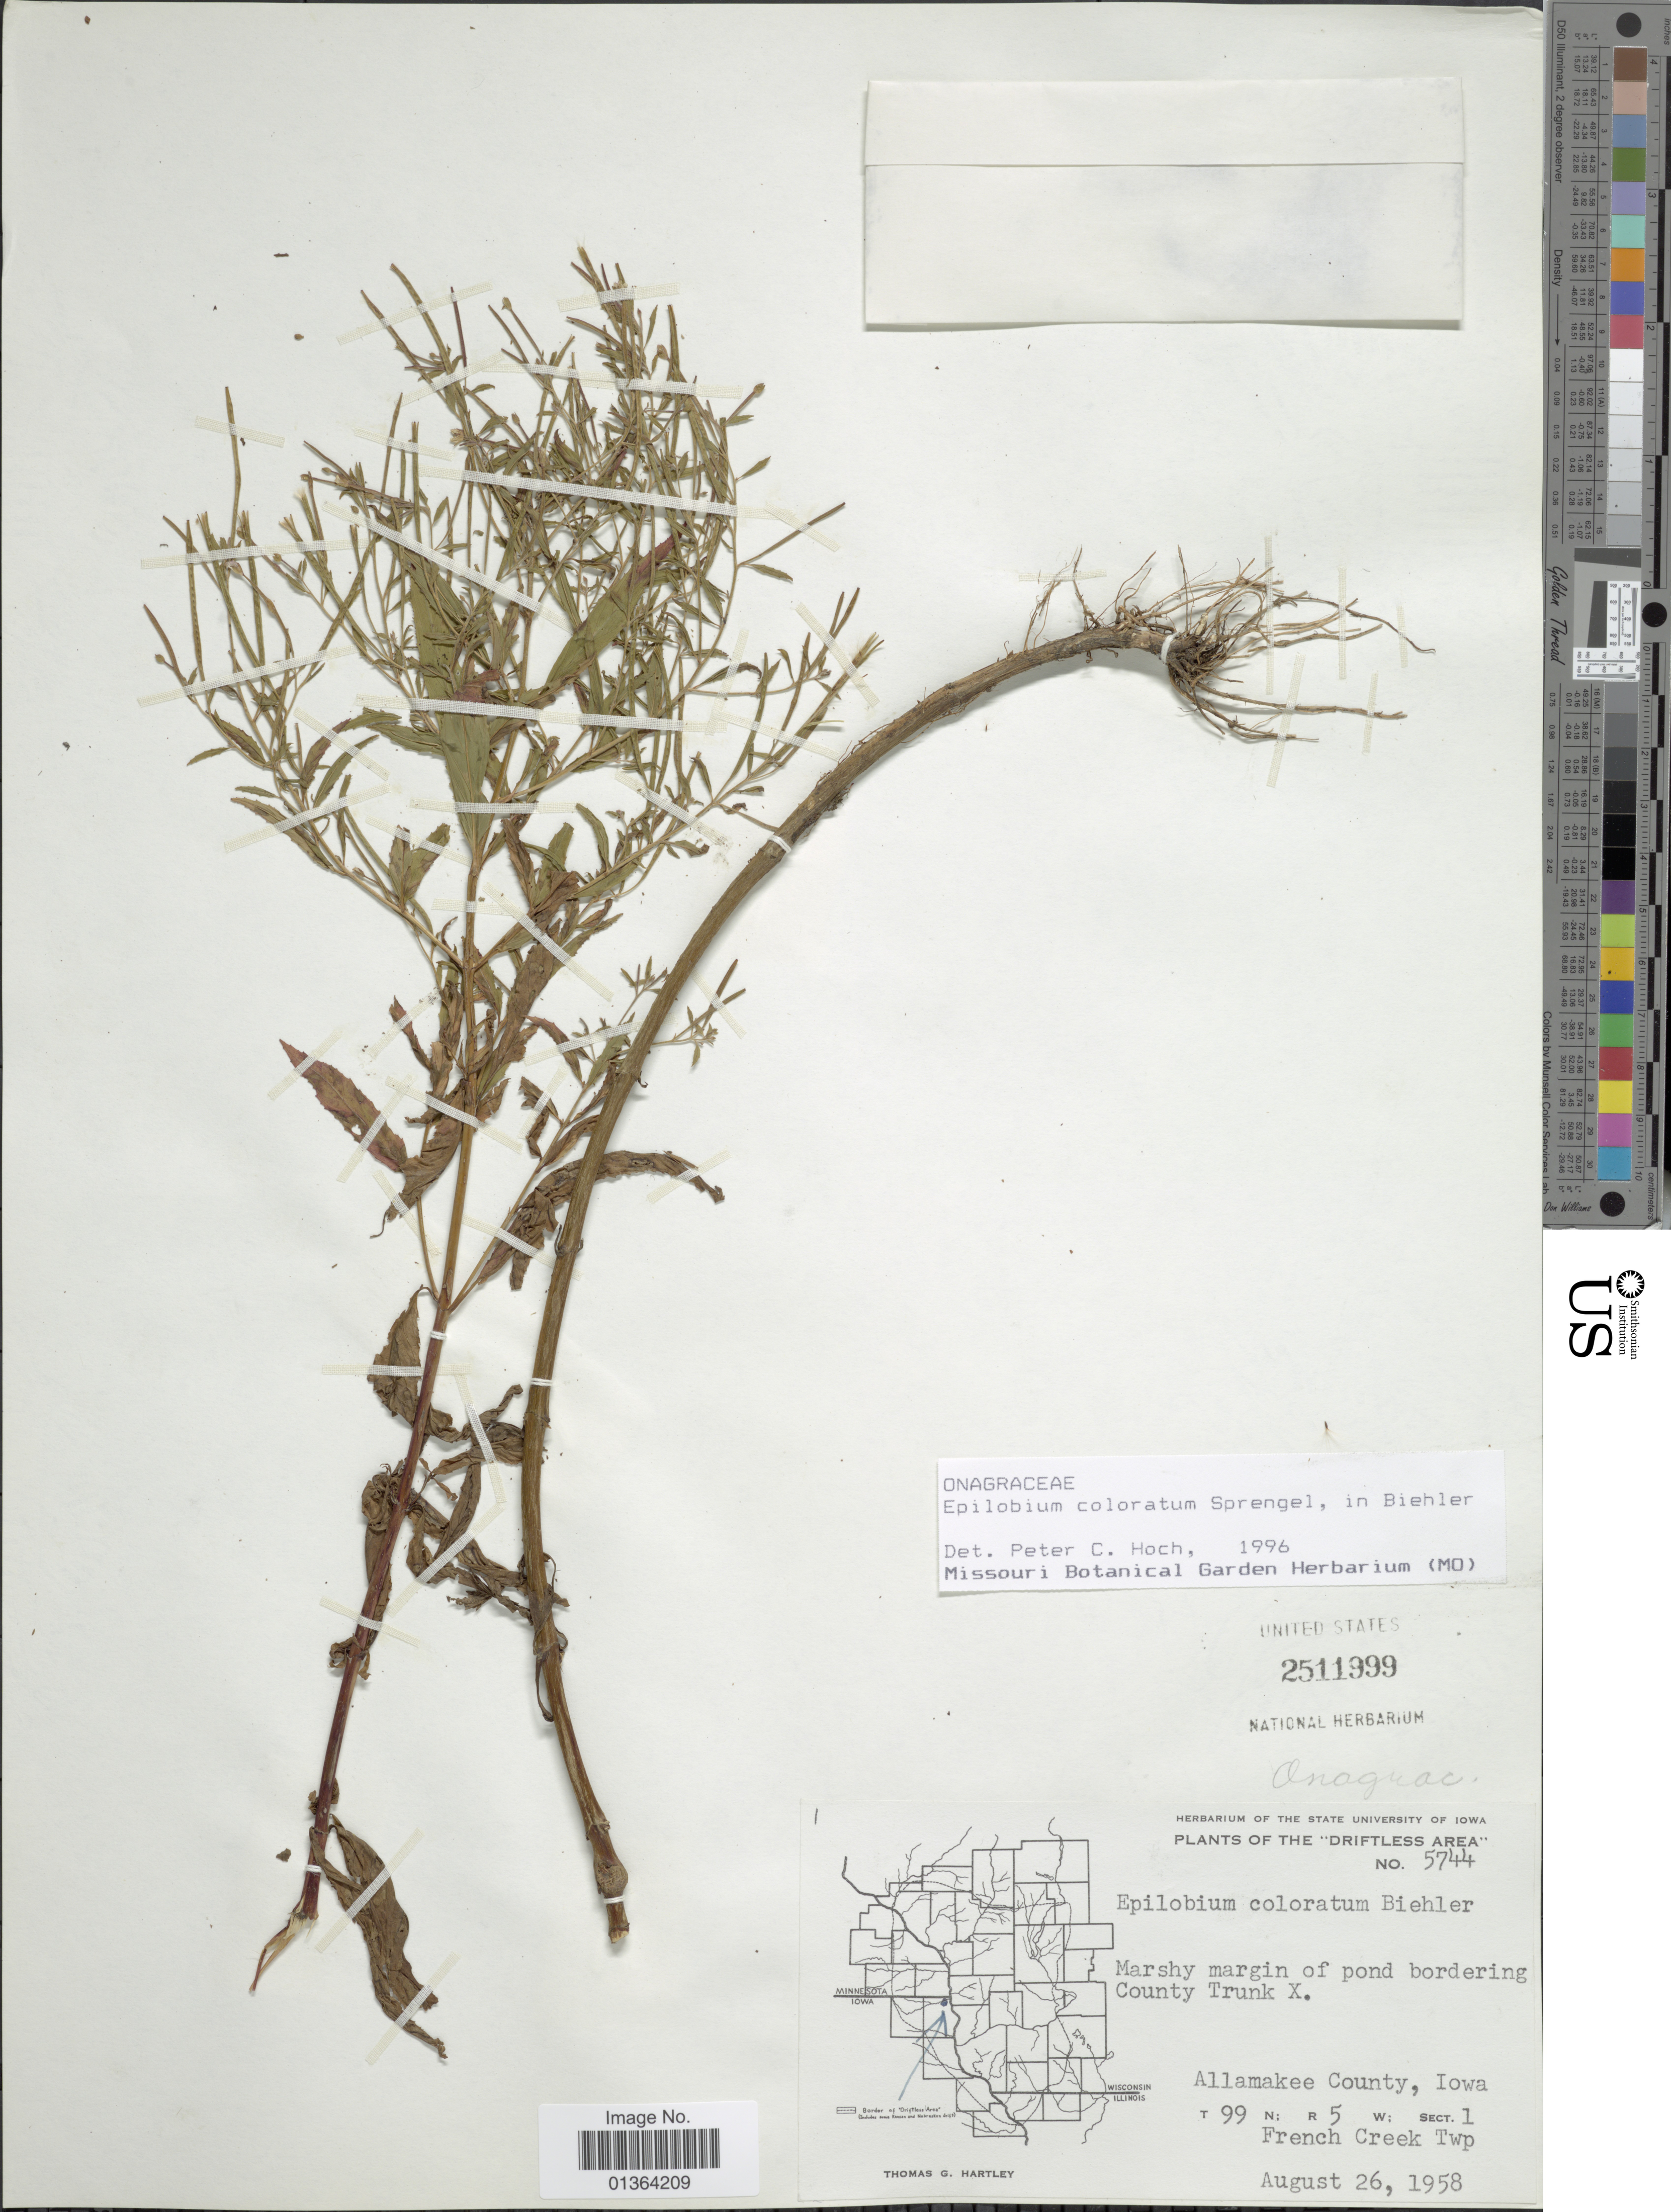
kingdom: Plantae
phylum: Tracheophyta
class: Magnoliopsida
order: Myrtales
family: Onagraceae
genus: Epilobium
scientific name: Epilobium coloratum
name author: Biehler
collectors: T. G. Hartley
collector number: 5744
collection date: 1958-08-26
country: United States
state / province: Iowa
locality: Driftless Area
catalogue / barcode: US 2511999